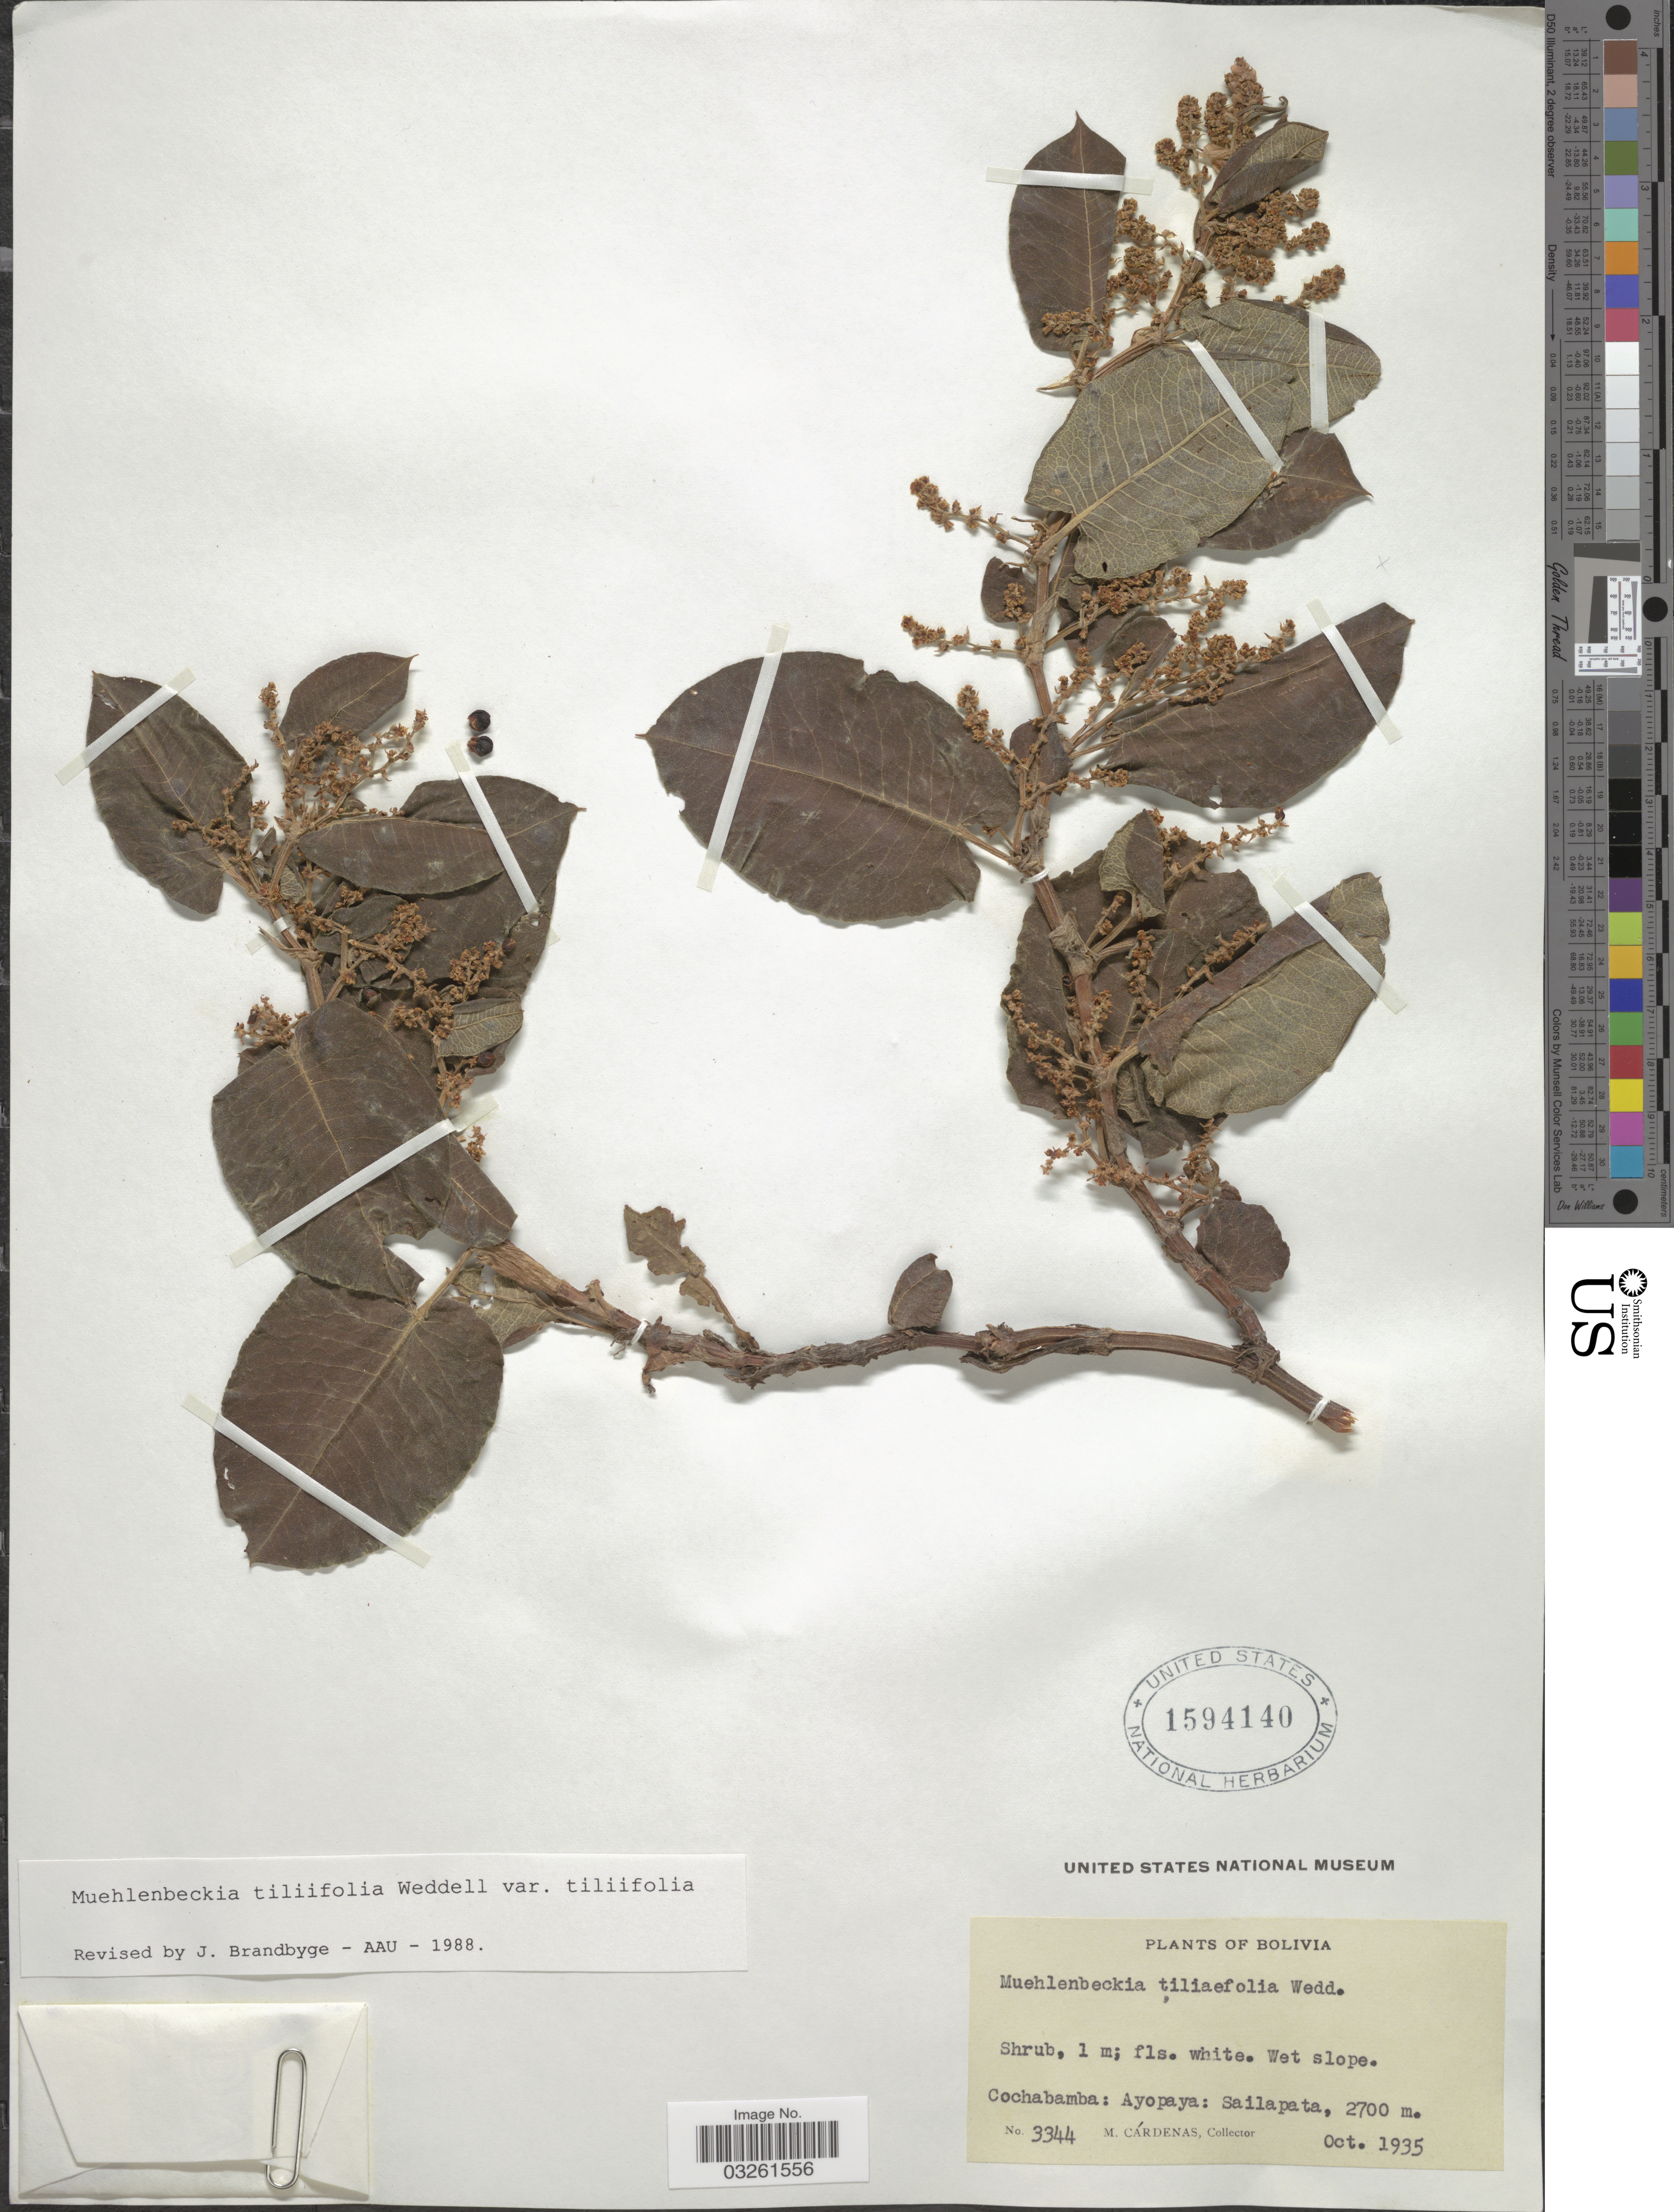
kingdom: Plantae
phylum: Tracheophyta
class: Magnoliopsida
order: Caryophyllales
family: Polygonaceae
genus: Muehlenbeckia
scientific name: Muehlenbeckia tiliifolia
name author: Wedd.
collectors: M. Cárdenas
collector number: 3344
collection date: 1935-10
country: Bolivia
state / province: Cochabamba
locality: Ayopaya: Sailapata.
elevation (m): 2700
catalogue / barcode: US 1594140